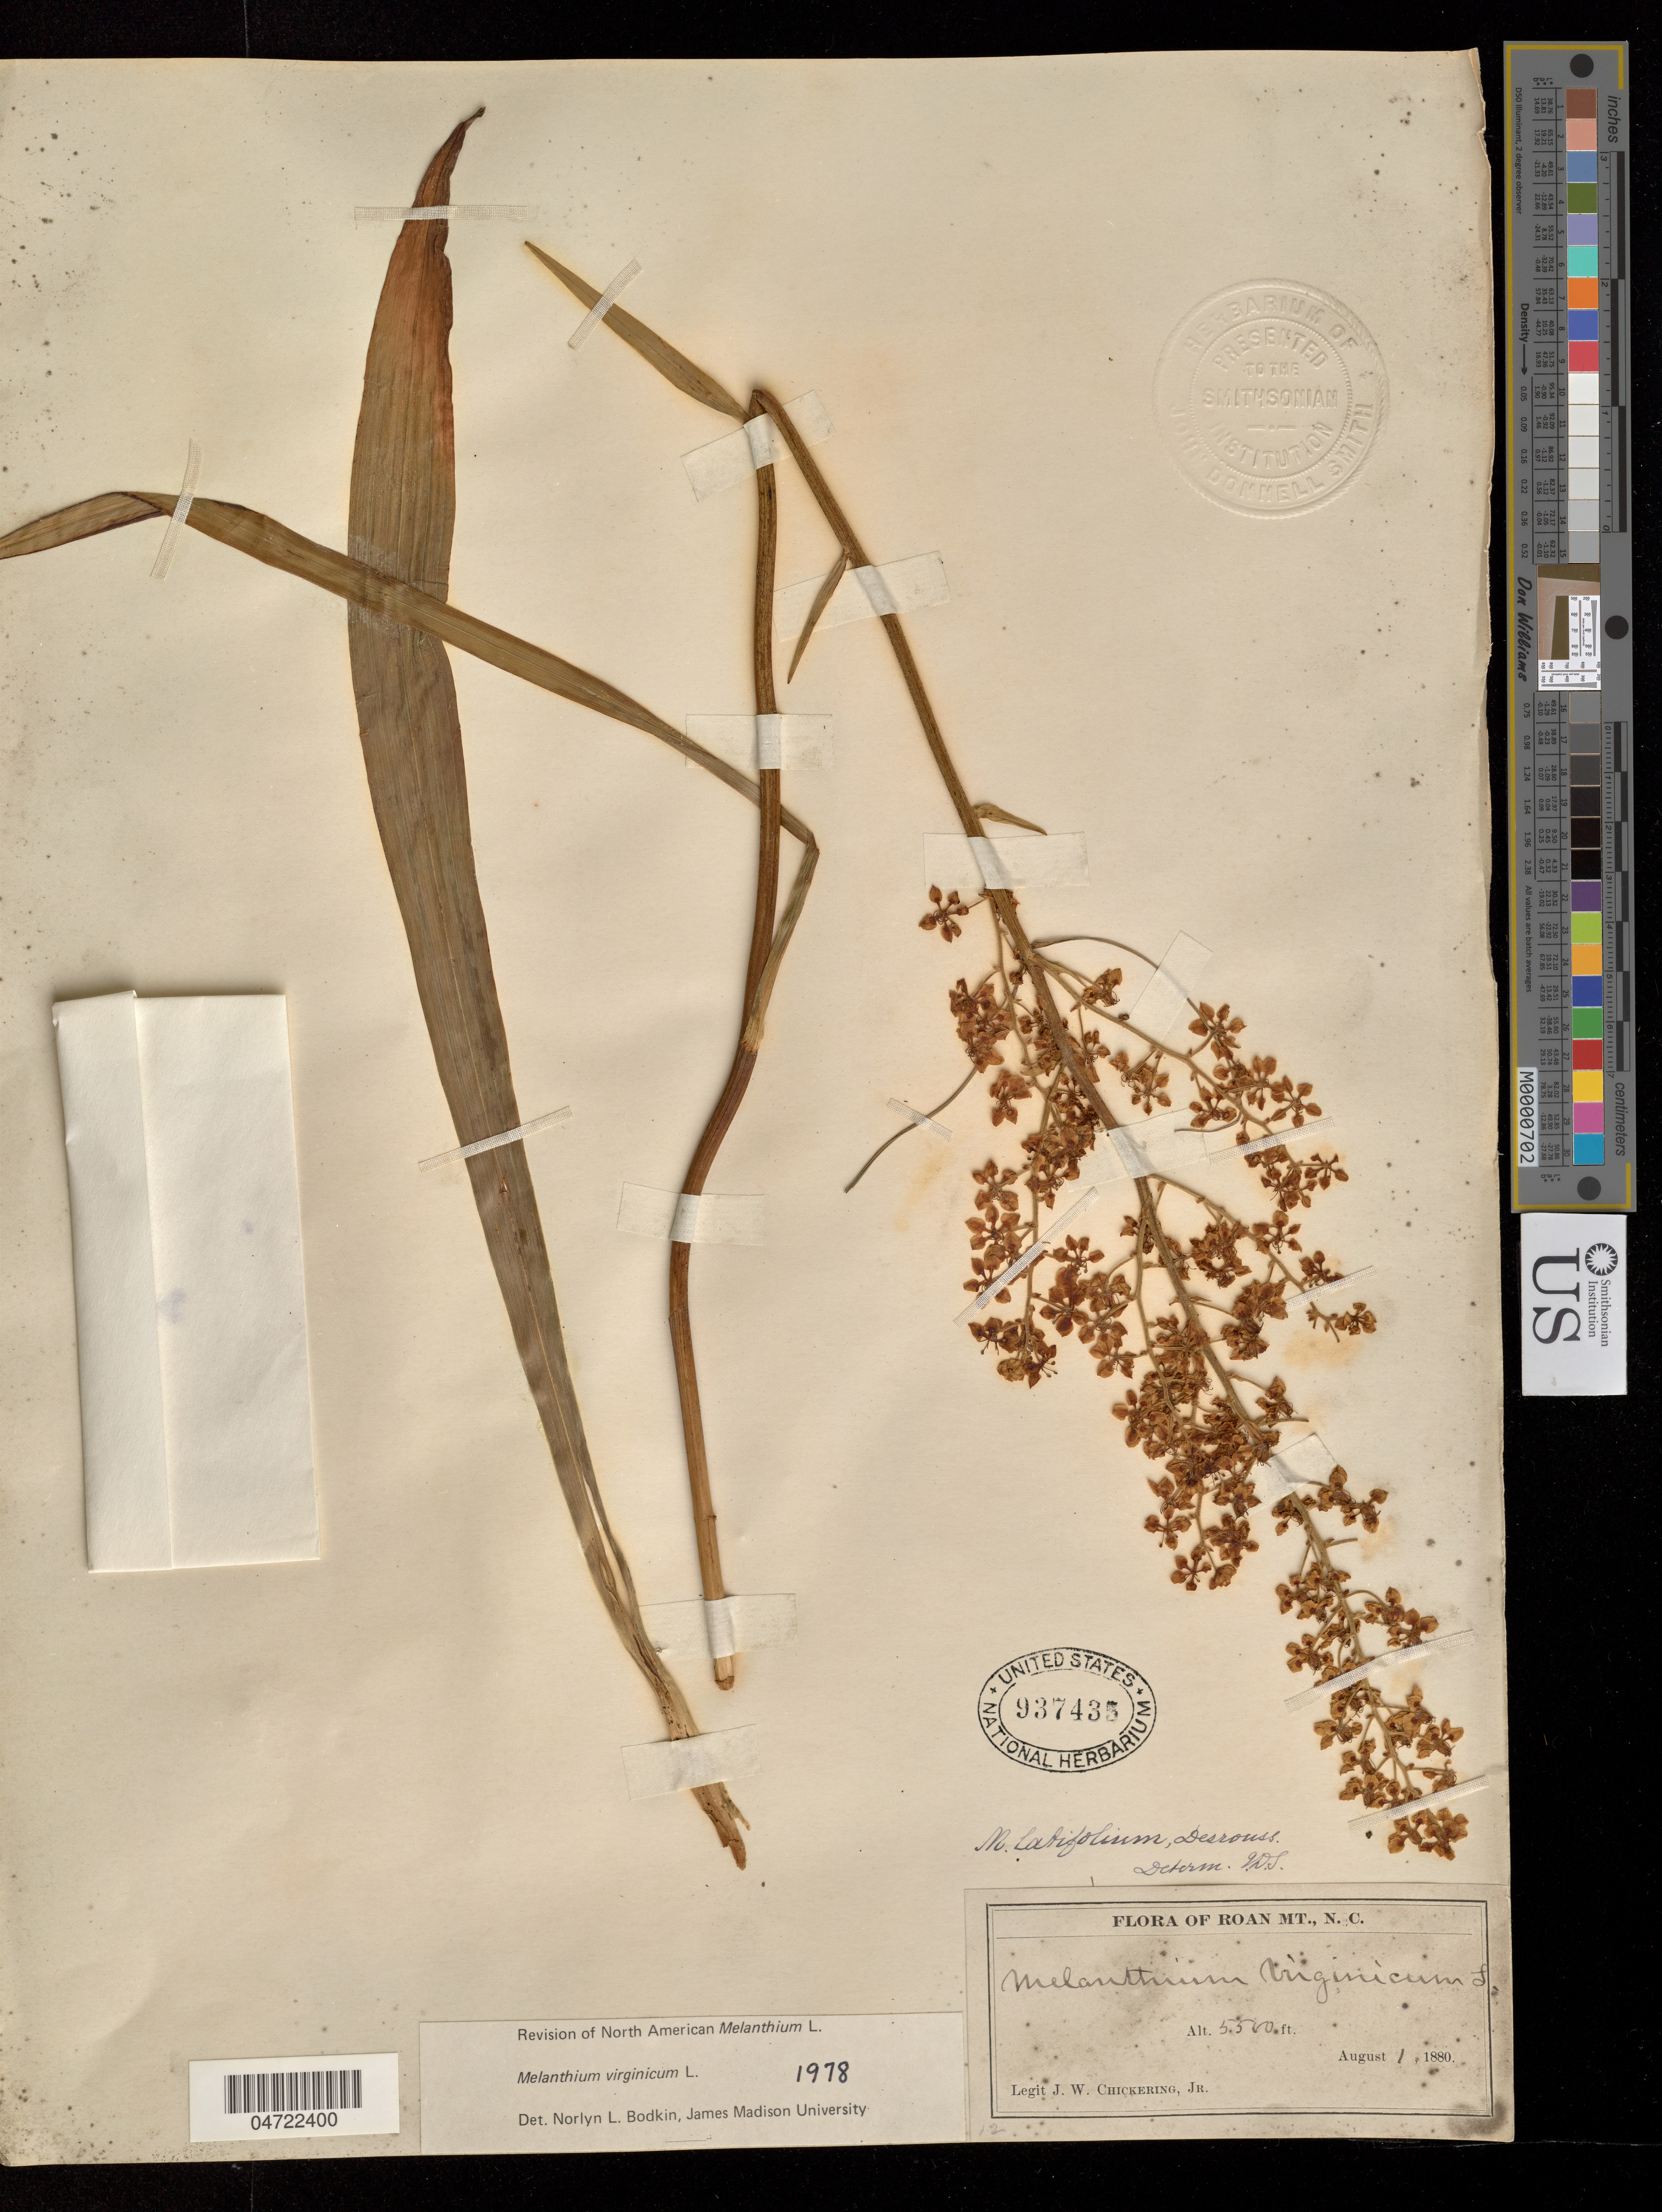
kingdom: Plantae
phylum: Tracheophyta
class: Liliopsida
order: Liliales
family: Melanthiaceae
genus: Melanthium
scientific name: Melanthium virginicum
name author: L.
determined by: Bodkin, N. L.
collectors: J. Chickering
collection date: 1880-08-01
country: United States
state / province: North Carolina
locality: Roan Mt.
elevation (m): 1676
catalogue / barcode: US 937435